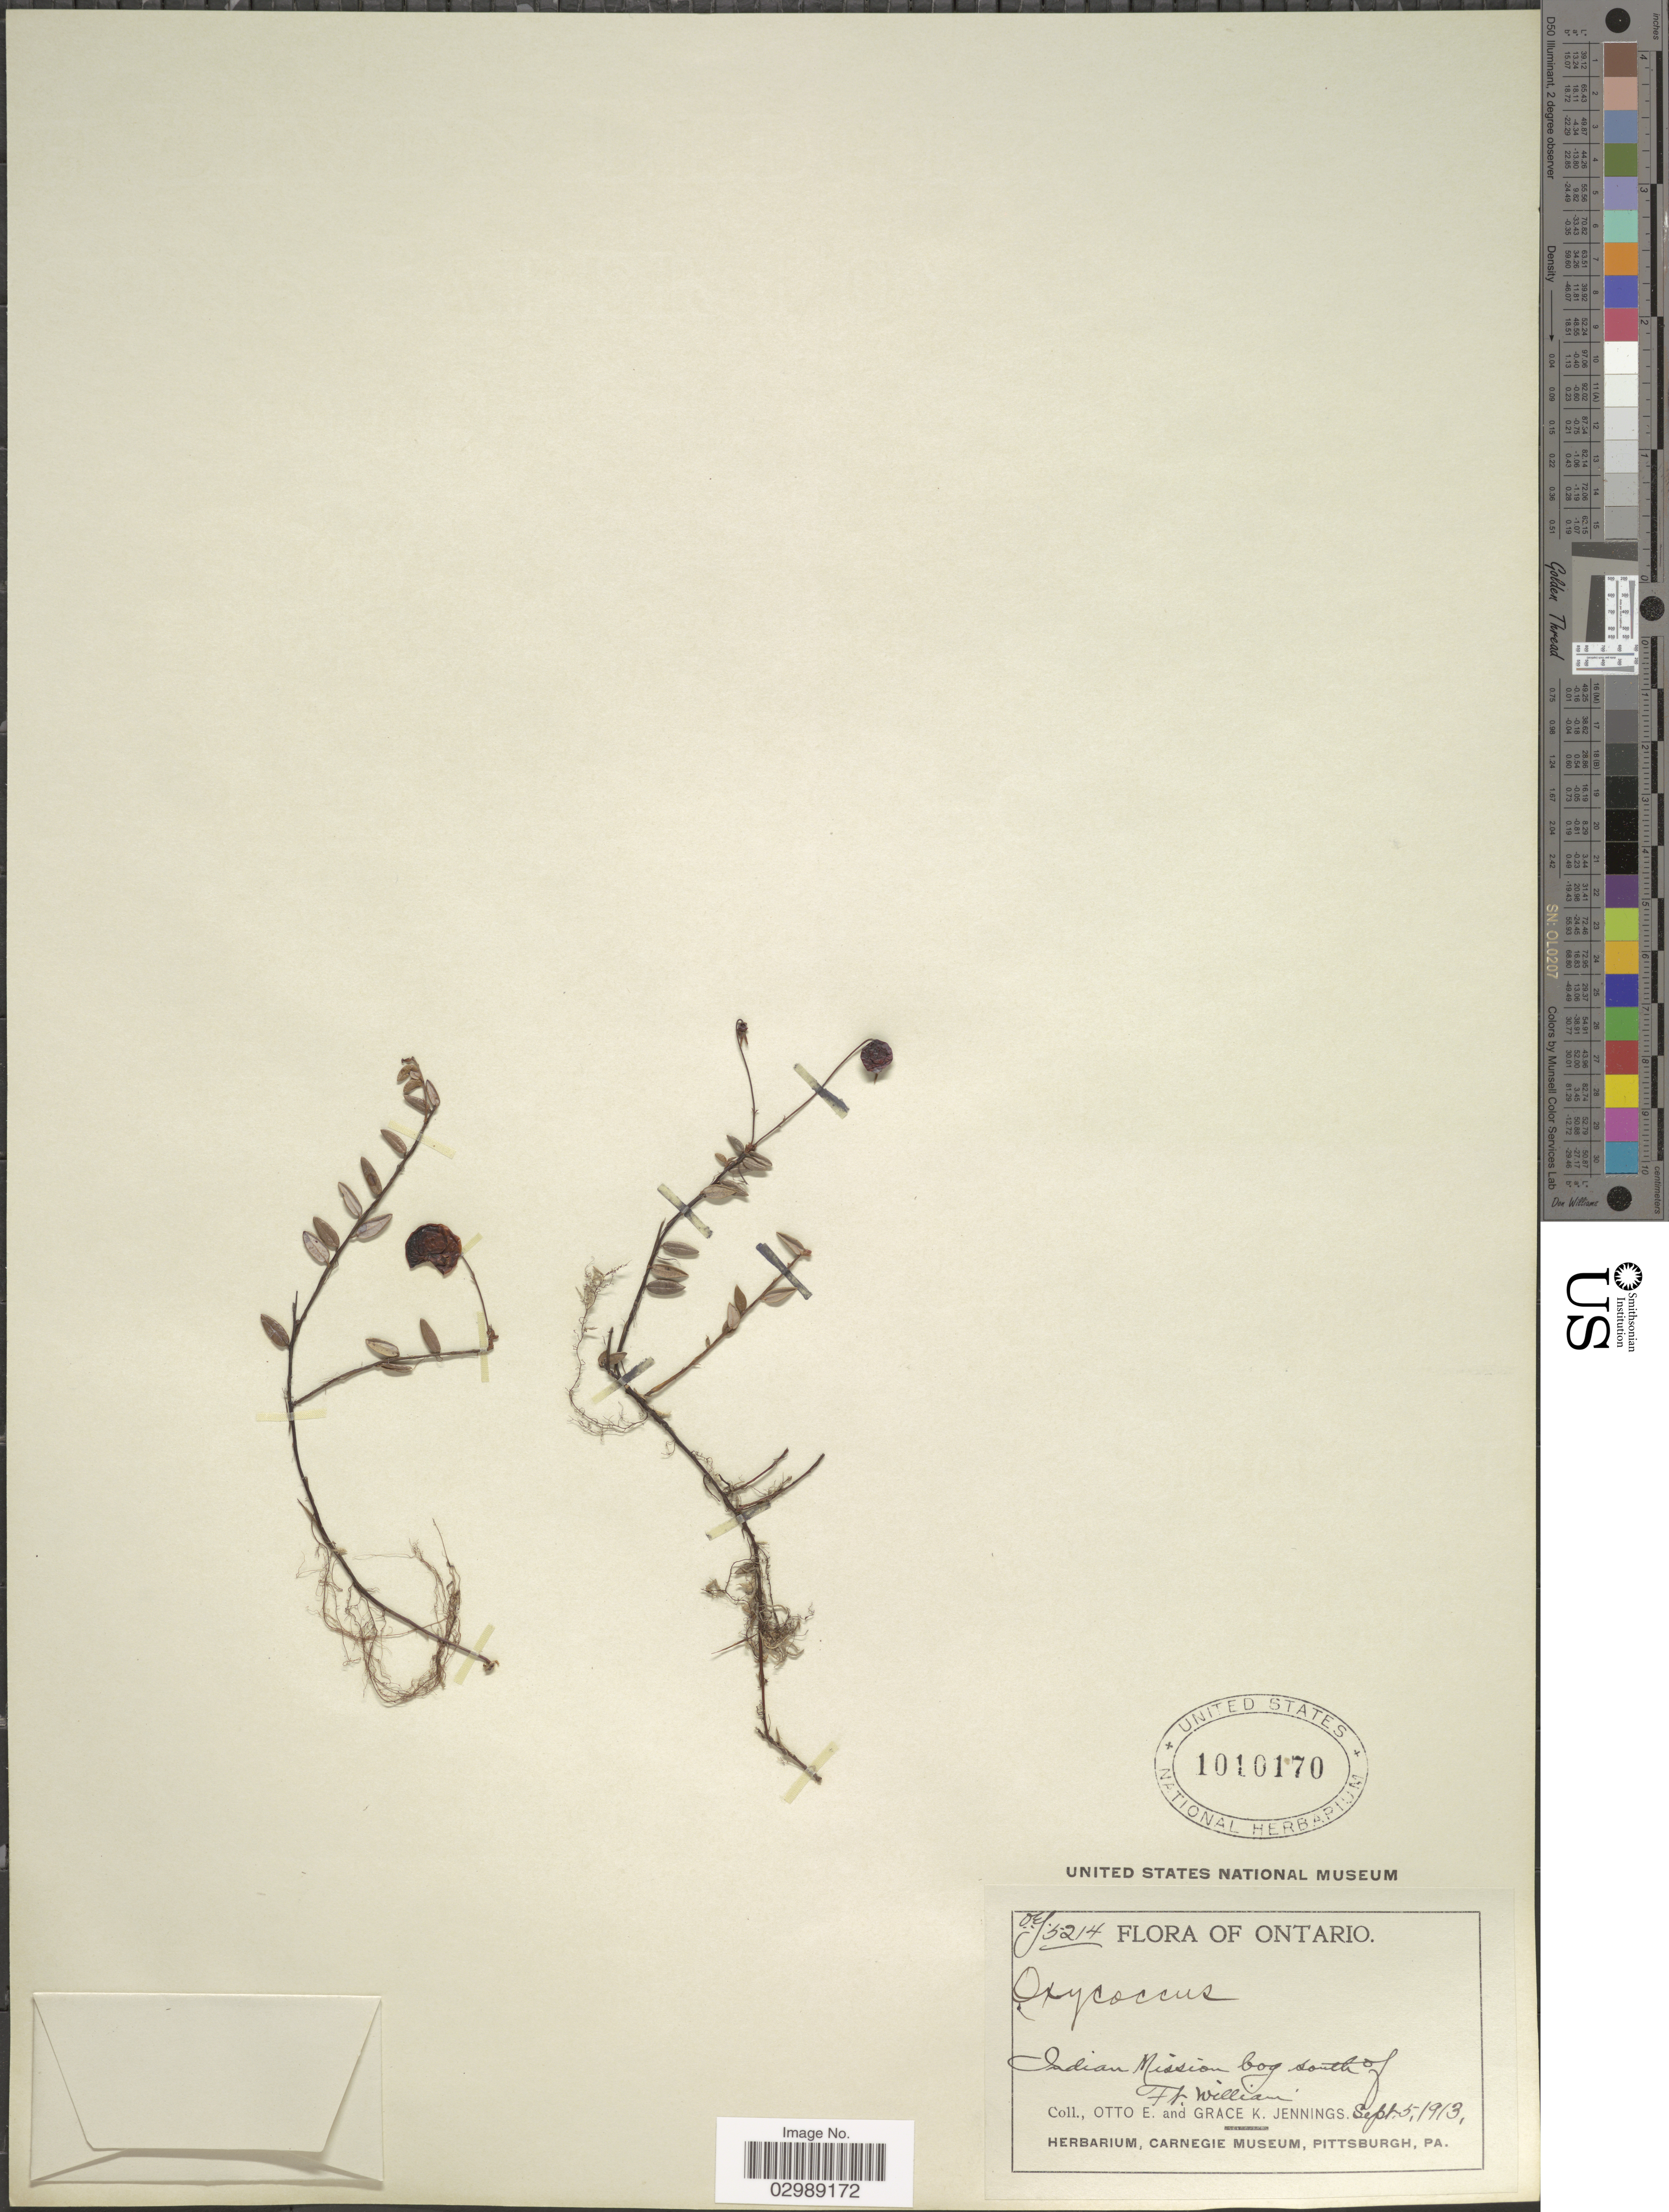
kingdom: Plantae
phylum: Tracheophyta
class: Magnoliopsida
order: Ericales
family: Ericaceae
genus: Vaccinium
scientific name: Vaccinium oxycoccos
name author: L.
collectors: O. E. Jennings & G. K. Jennings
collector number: OEJ 5214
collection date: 1913-09-05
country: Canada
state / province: Ontario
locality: Indian Mission bog south of Ft. William.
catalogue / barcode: US 1010170